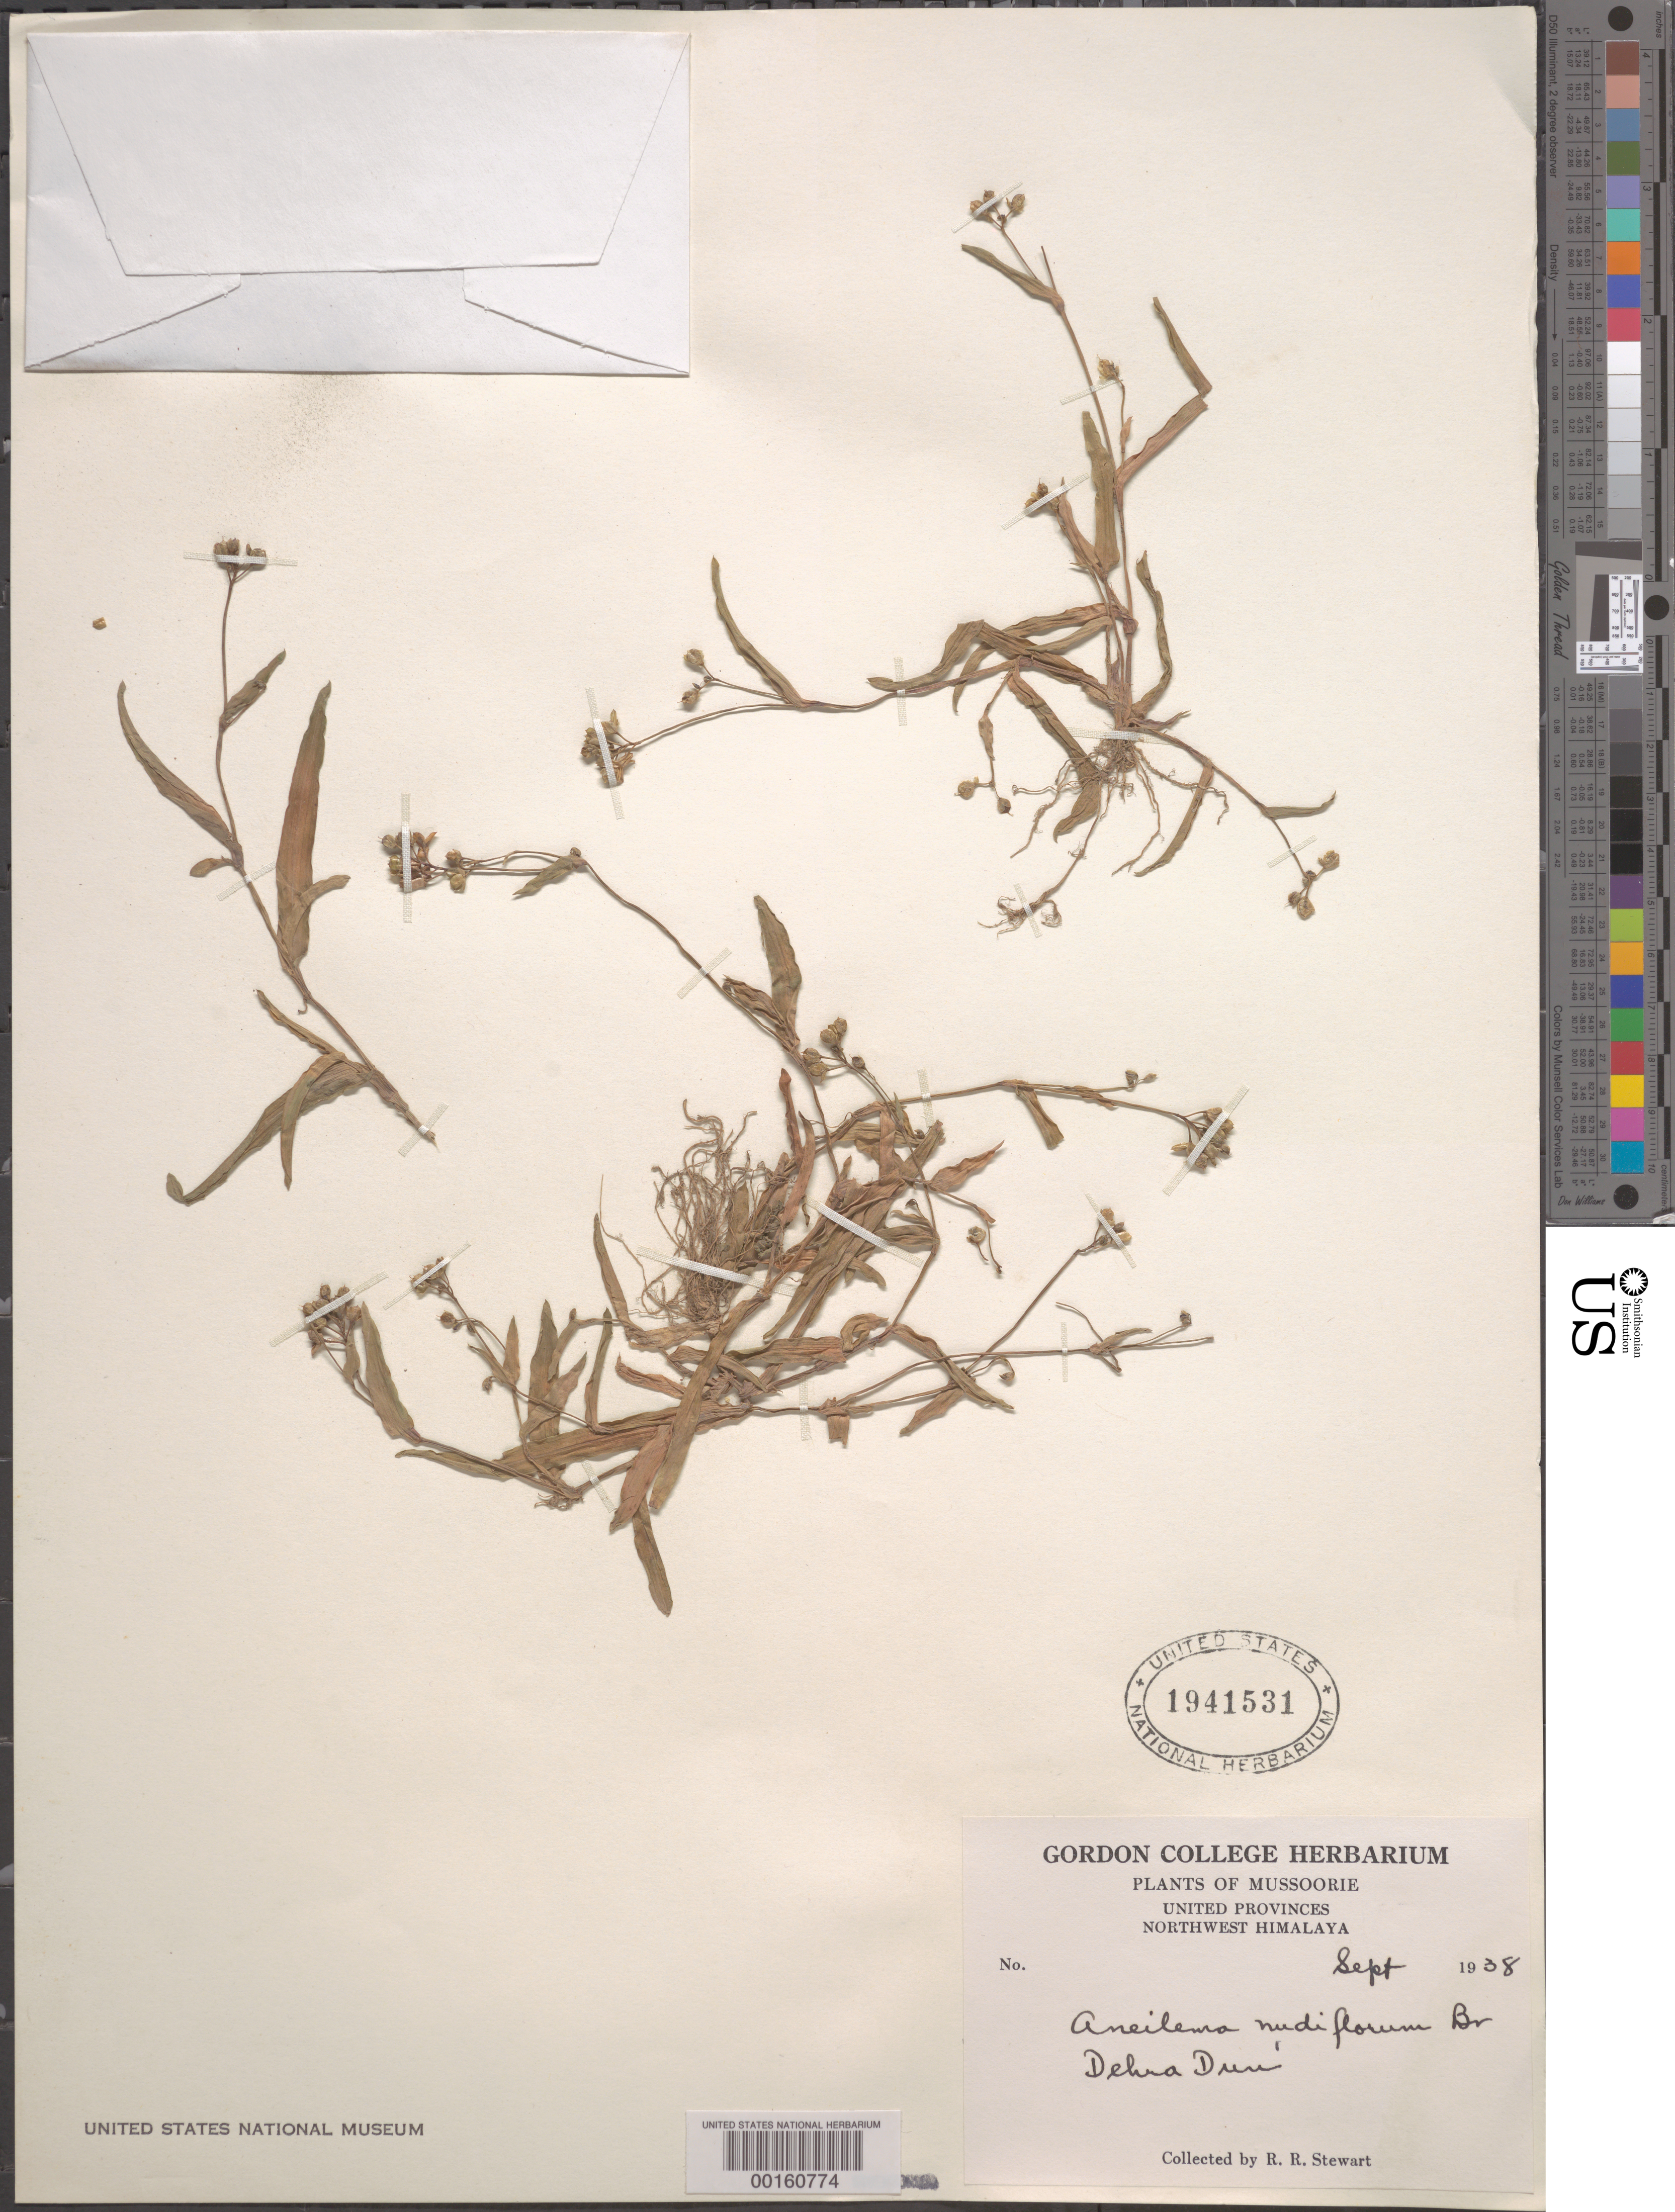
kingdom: Plantae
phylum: Tracheophyta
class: Liliopsida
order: Commelinales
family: Commelinaceae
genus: Murdannia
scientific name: Murdannia nudiflora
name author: (L.) Brenan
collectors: R. R. Stewart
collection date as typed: Sep 1938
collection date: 1938-09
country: India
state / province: Uttar Pradesh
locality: Mussoori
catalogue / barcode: US 1941531